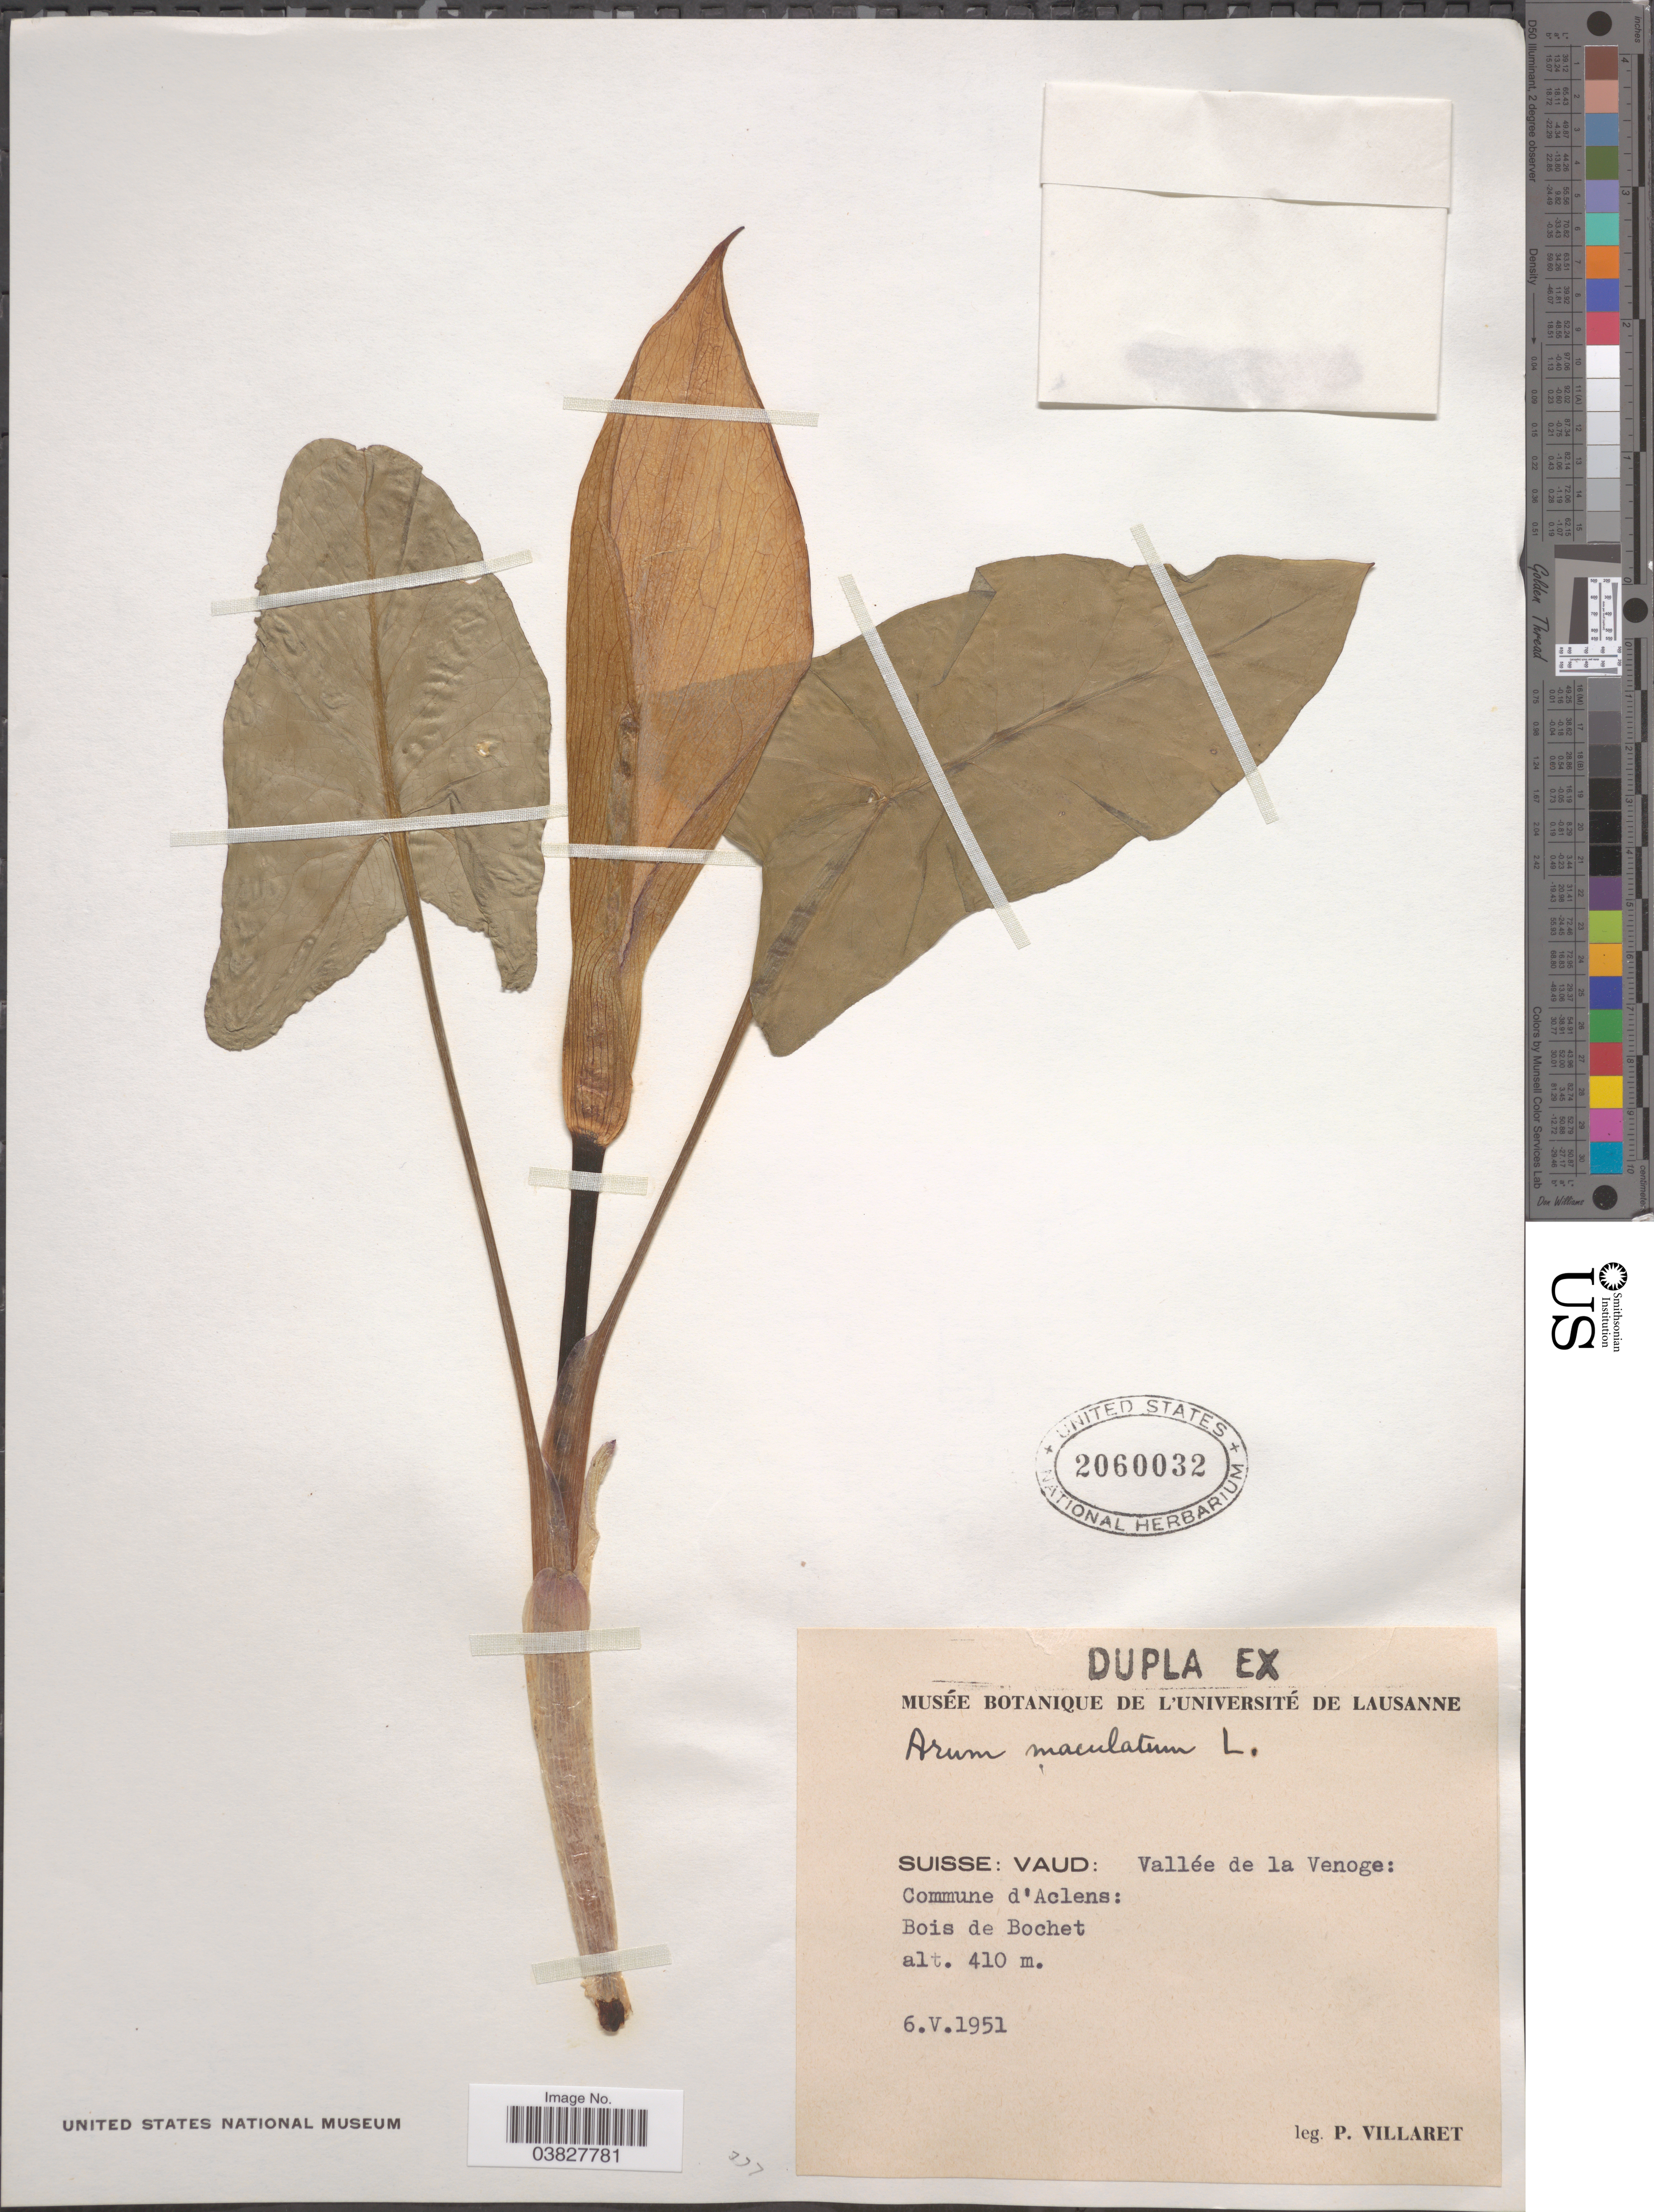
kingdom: Plantae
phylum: Tracheophyta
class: Liliopsida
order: Alismatales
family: Araceae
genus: Arum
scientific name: Arum maculatum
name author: L.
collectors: P. Villaret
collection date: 1951-05-06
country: Switzerland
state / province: Vaud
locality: Suisse: Vallée de la Venoge: Commune d'Aclens.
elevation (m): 410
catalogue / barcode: US 2060032